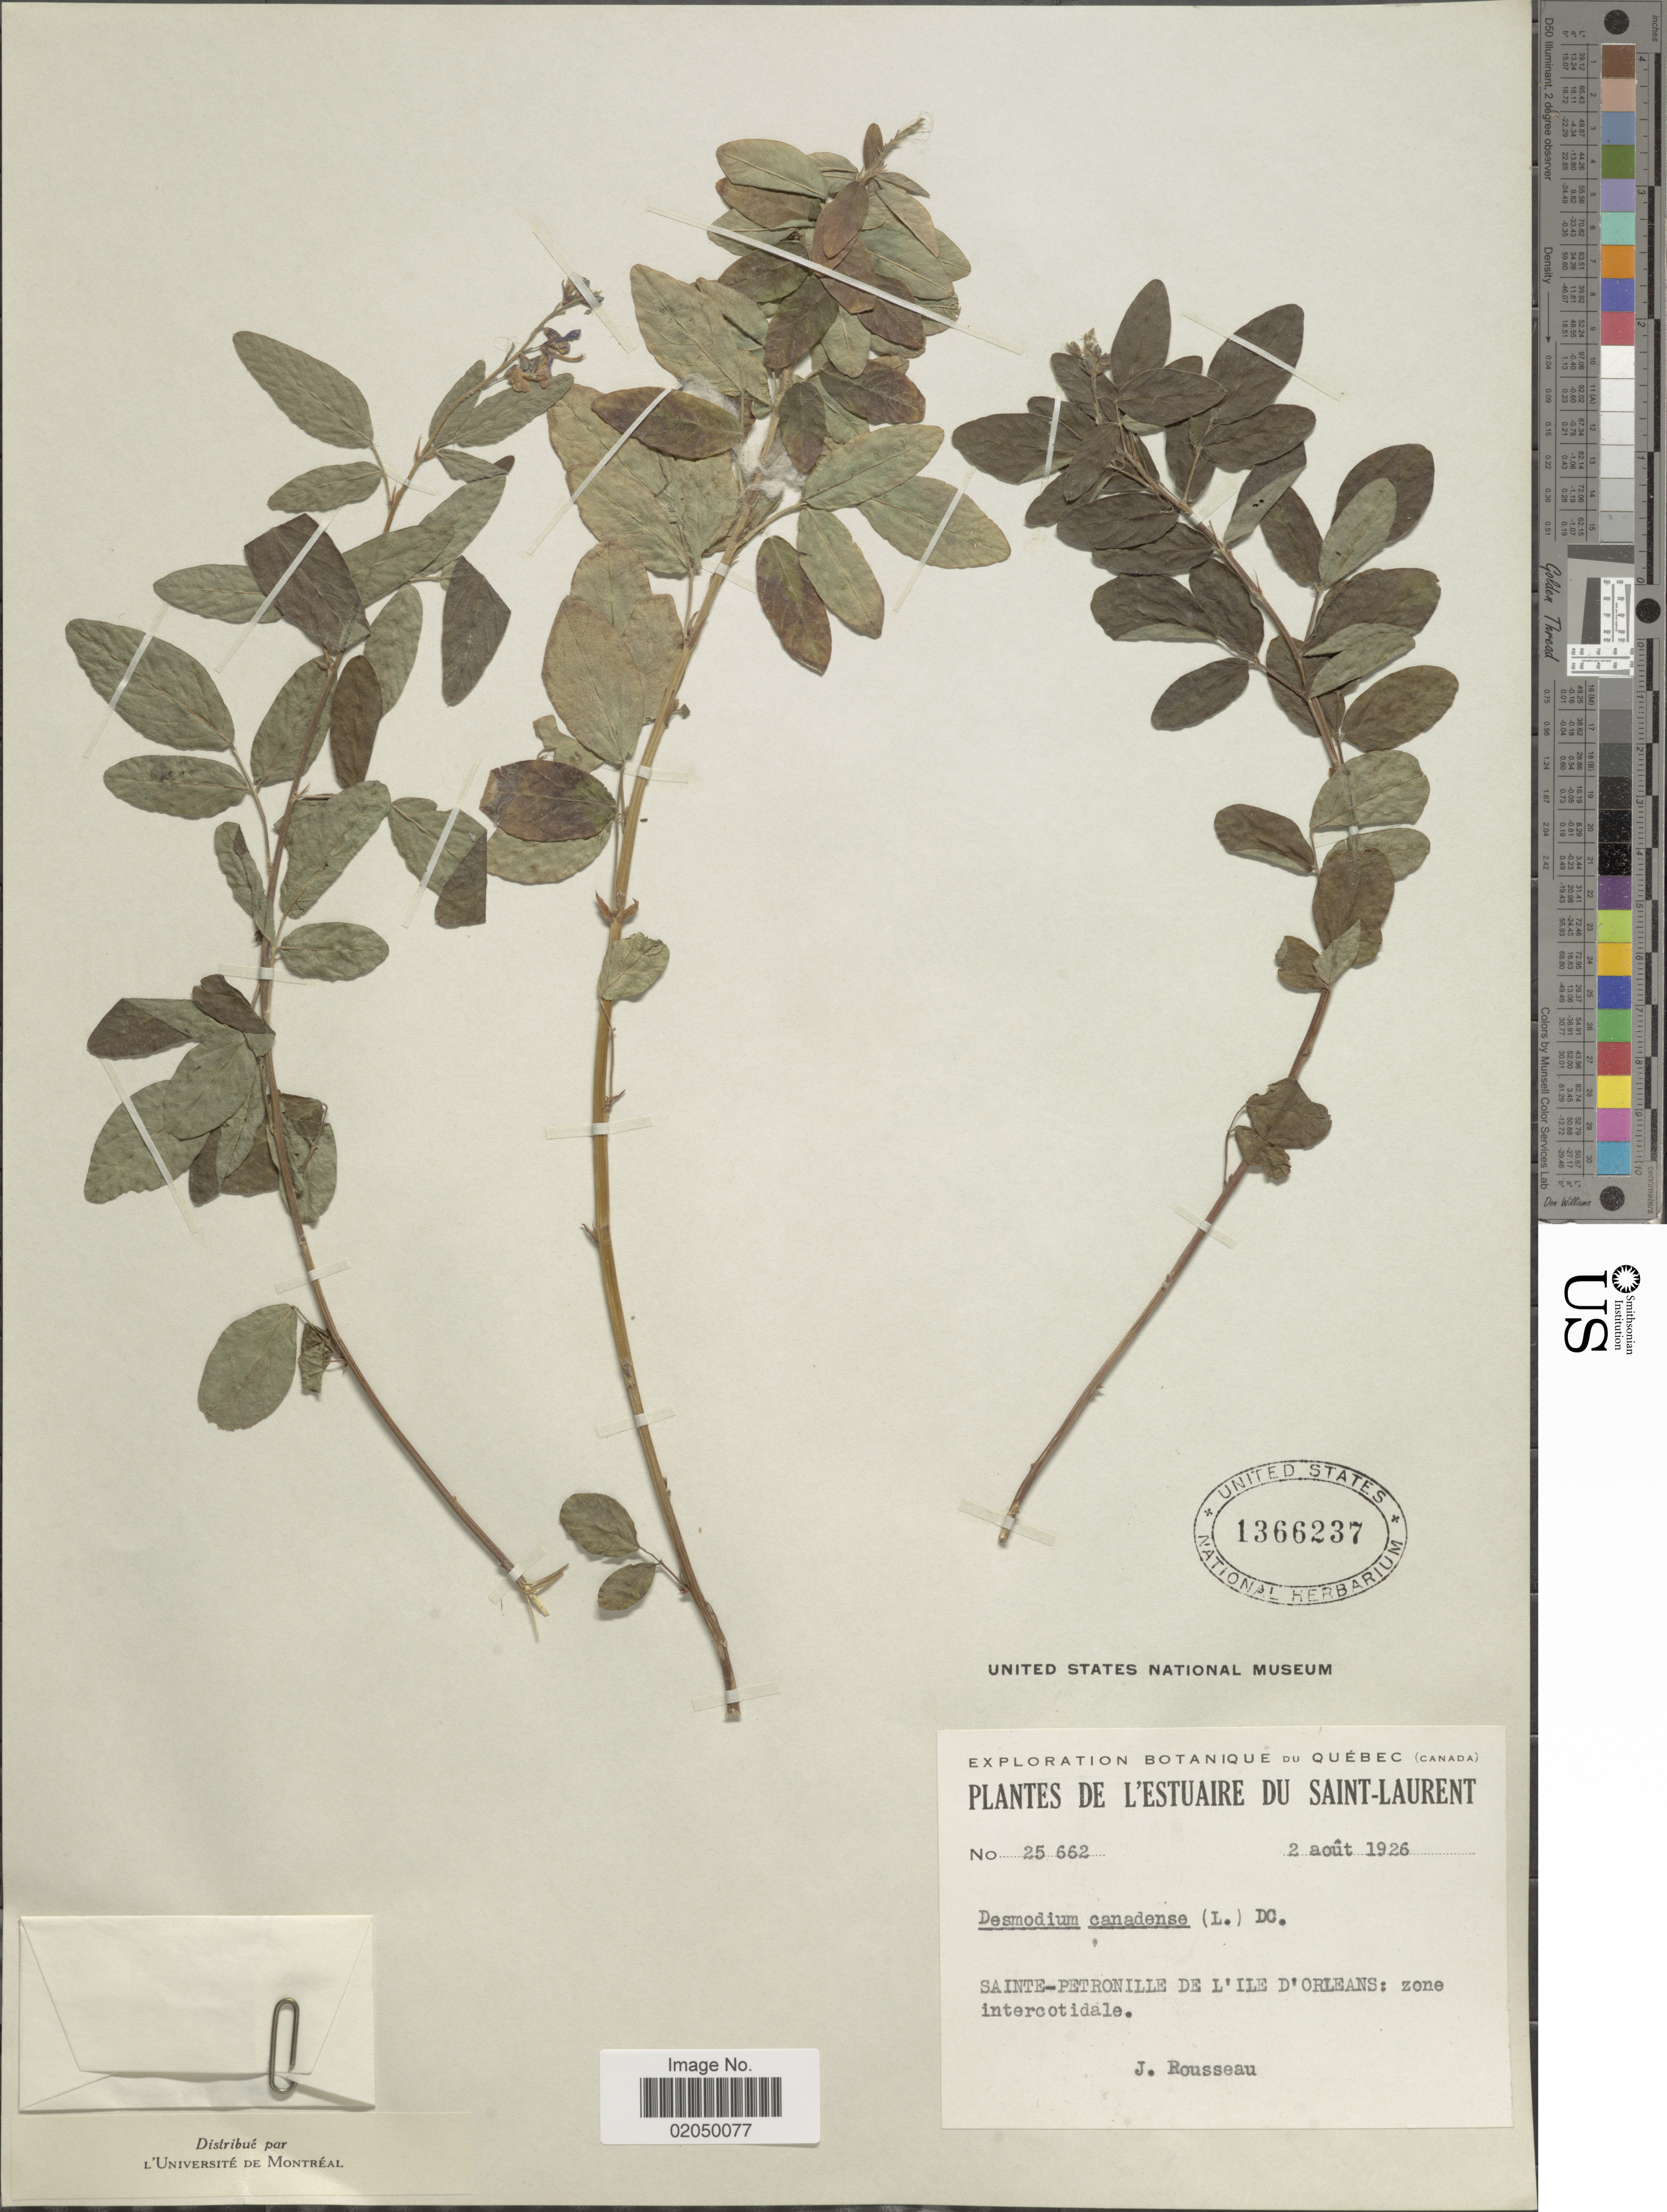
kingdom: Plantae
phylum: Tracheophyta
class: Magnoliopsida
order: Fabales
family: Fabaceae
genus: Desmodium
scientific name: Desmodium canadense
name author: (L.) DC.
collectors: J. Rousseau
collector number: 25662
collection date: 1926-08-02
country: Canada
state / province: Quebec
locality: De l'Estuaire Du Saint-Laurent. Sainte-Petronille De l'Ile D'Orleans: zone intercotidale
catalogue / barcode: US 1366237